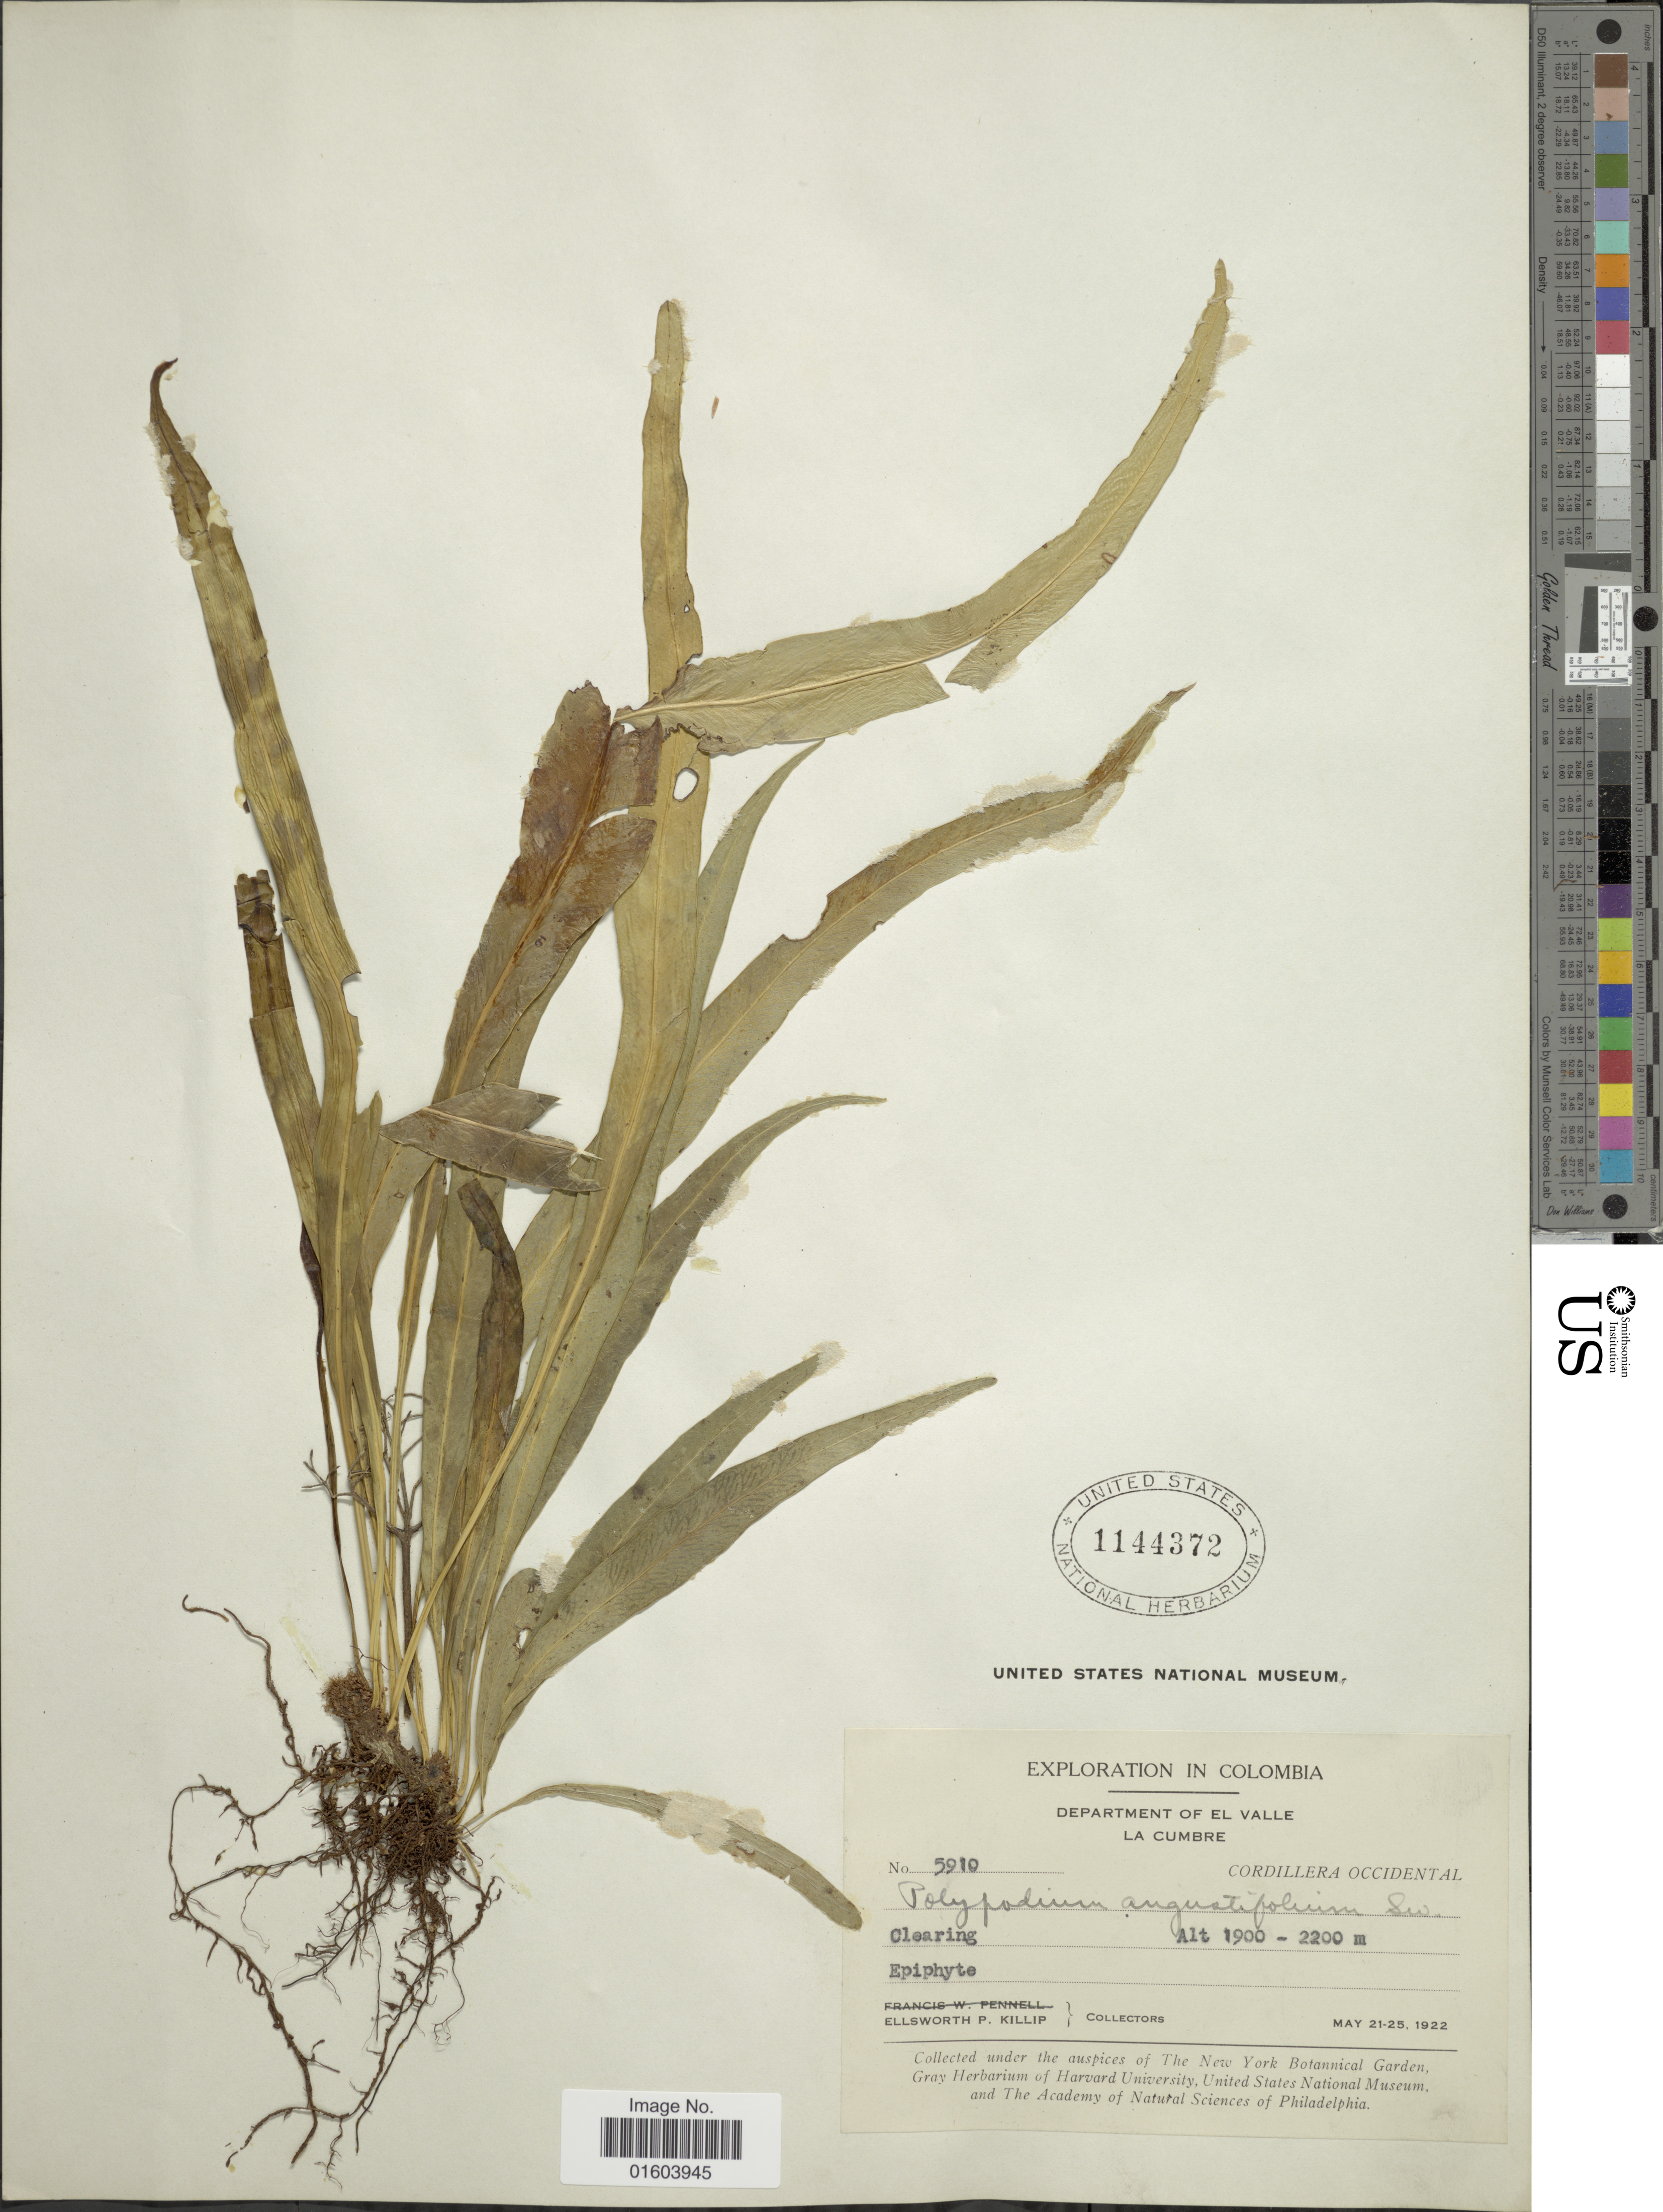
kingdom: Plantae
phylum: Tracheophyta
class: Polypodiopsida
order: Polypodiales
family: Polypodiaceae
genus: Campyloneurum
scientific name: Campyloneurum angustifolium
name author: (Sw.) Fée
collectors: E. P. Killip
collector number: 5910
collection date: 1922-05-21/1922-05-25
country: Colombia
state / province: Valle del Cauca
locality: Department of el Valle, La Cumbre. Cordillera Occidental.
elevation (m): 1900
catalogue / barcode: US 1144372